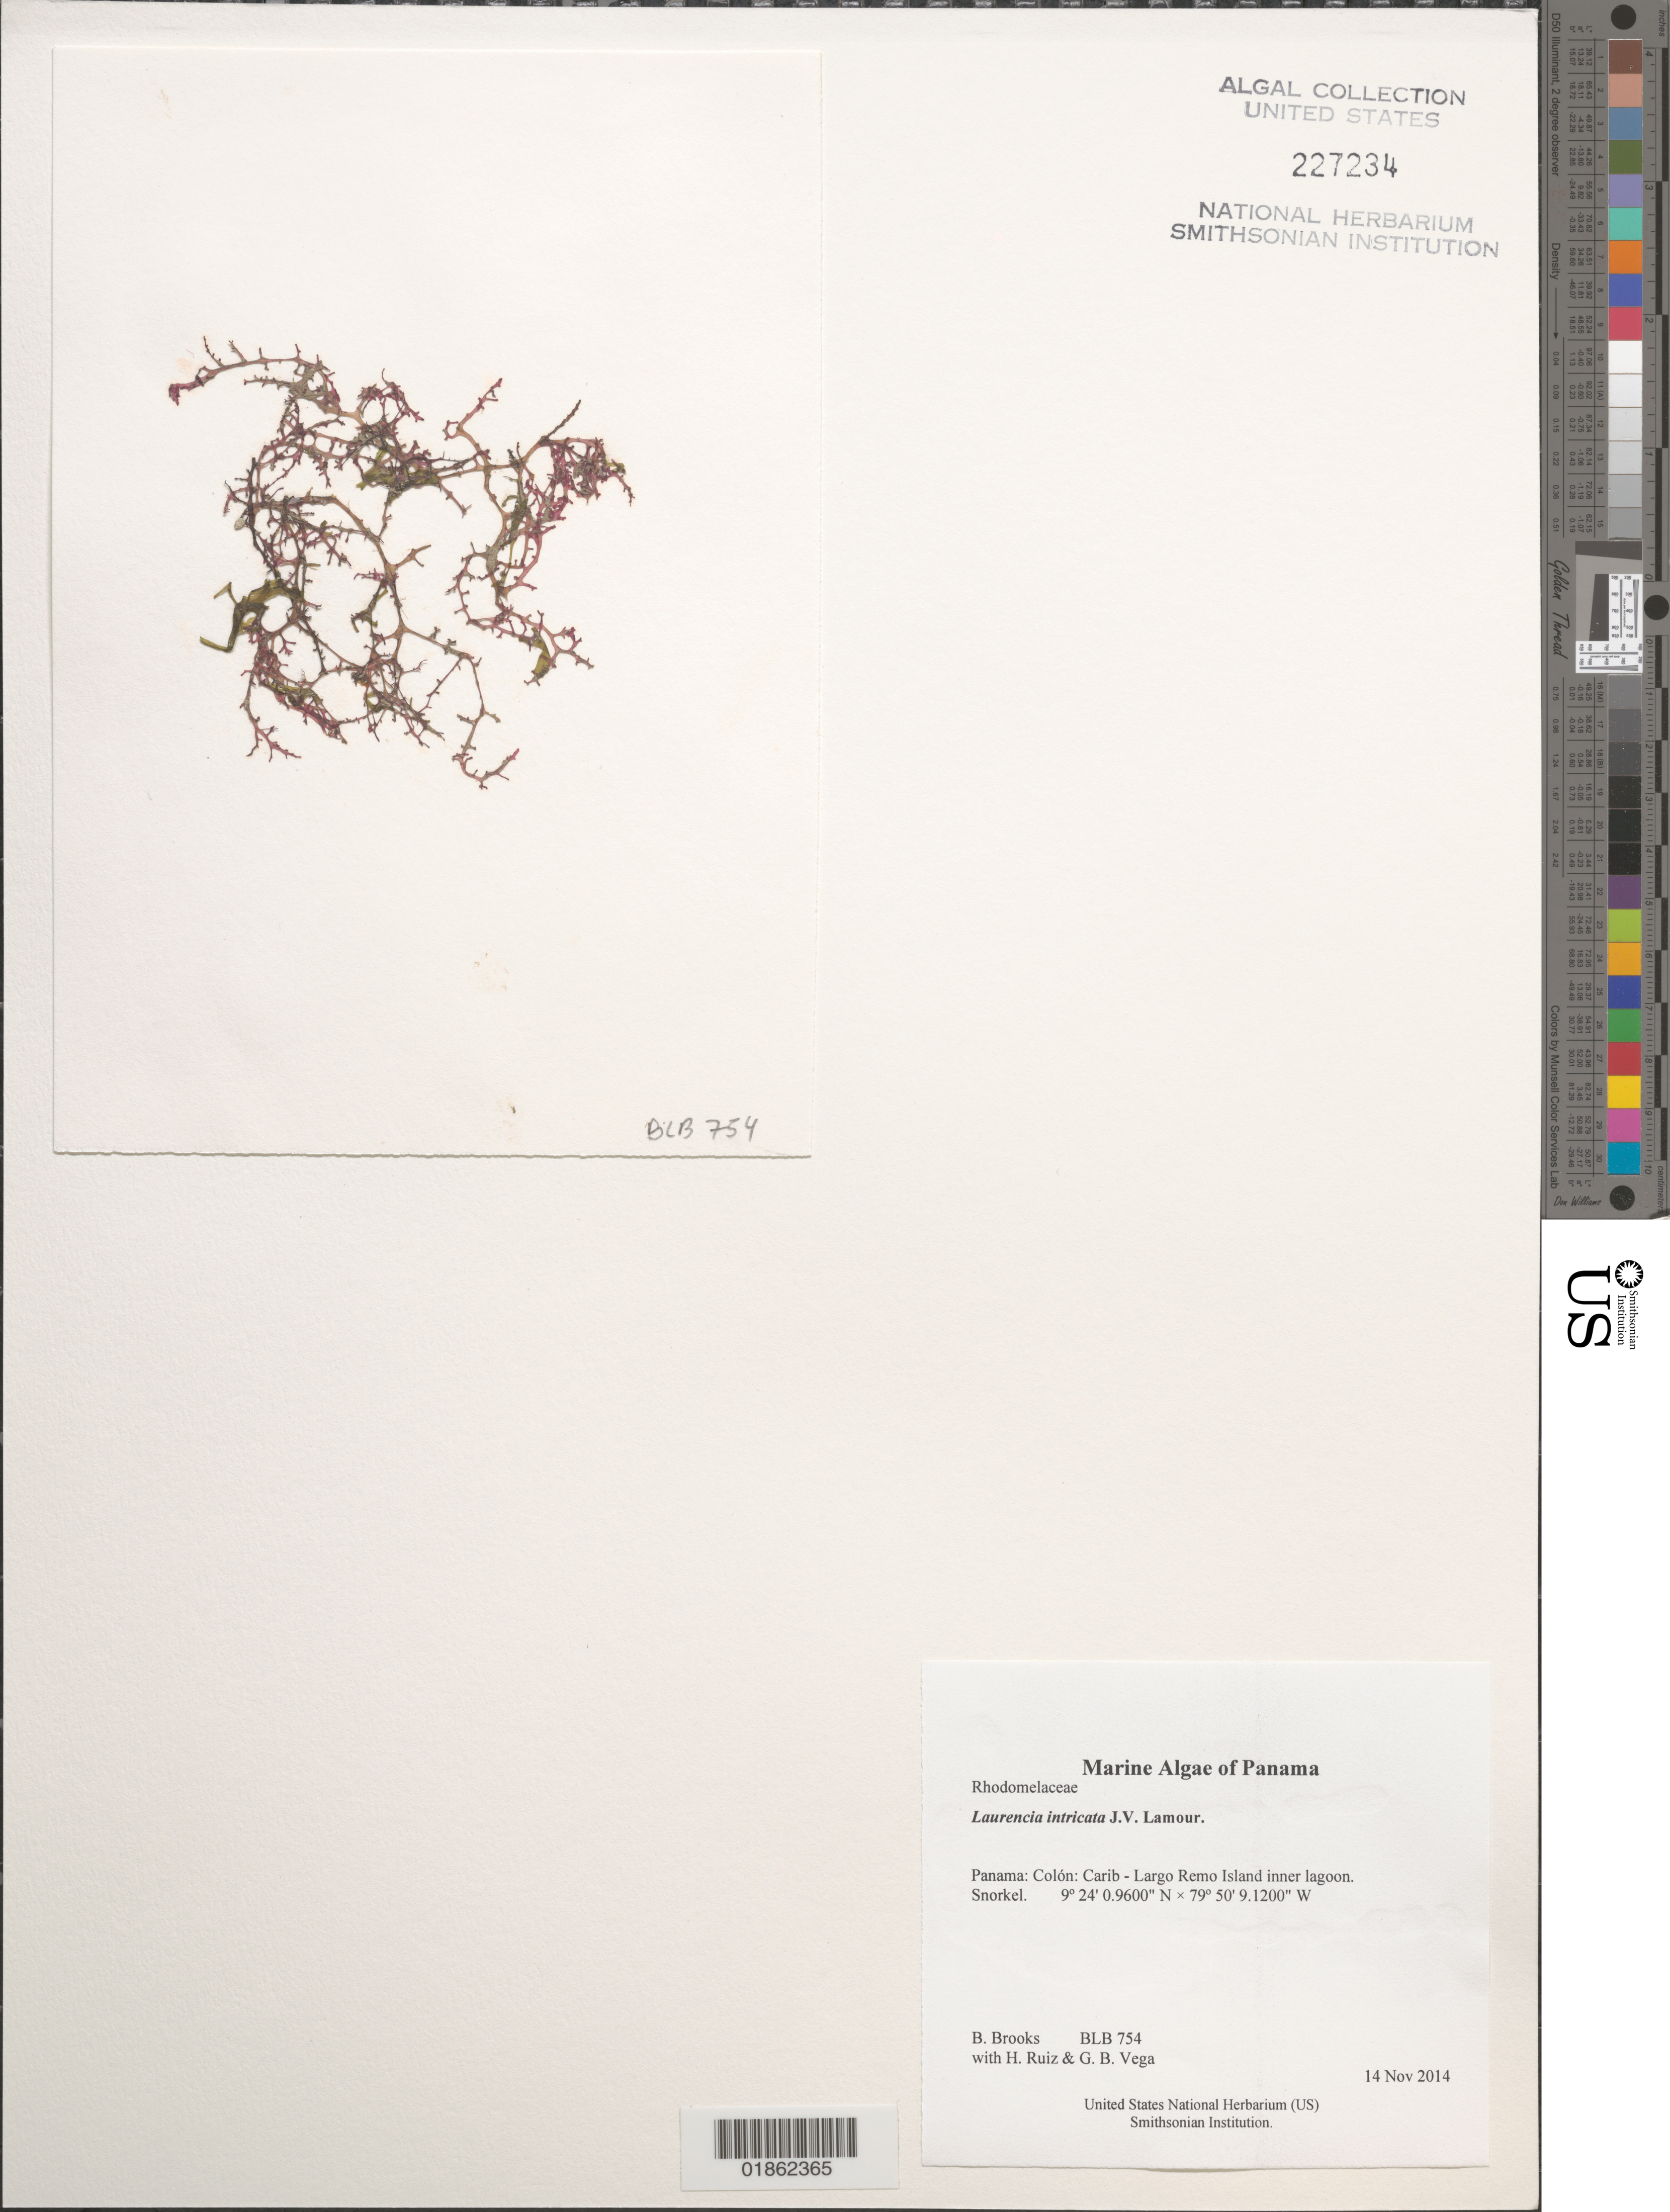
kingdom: Plantae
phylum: Rhodophyta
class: Florideophyceae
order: Ceramiales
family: Rhodomelaceae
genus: Laurencia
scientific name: Laurencia intricata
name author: J.V.Lamouroux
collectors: B. Brooks, H. Ruiz & G. B. Vega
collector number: BLB 754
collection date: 2014-11-14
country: Panama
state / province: Colón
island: Largo Remo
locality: Carib - Largo Remo Island inner lagoon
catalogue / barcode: US 227234